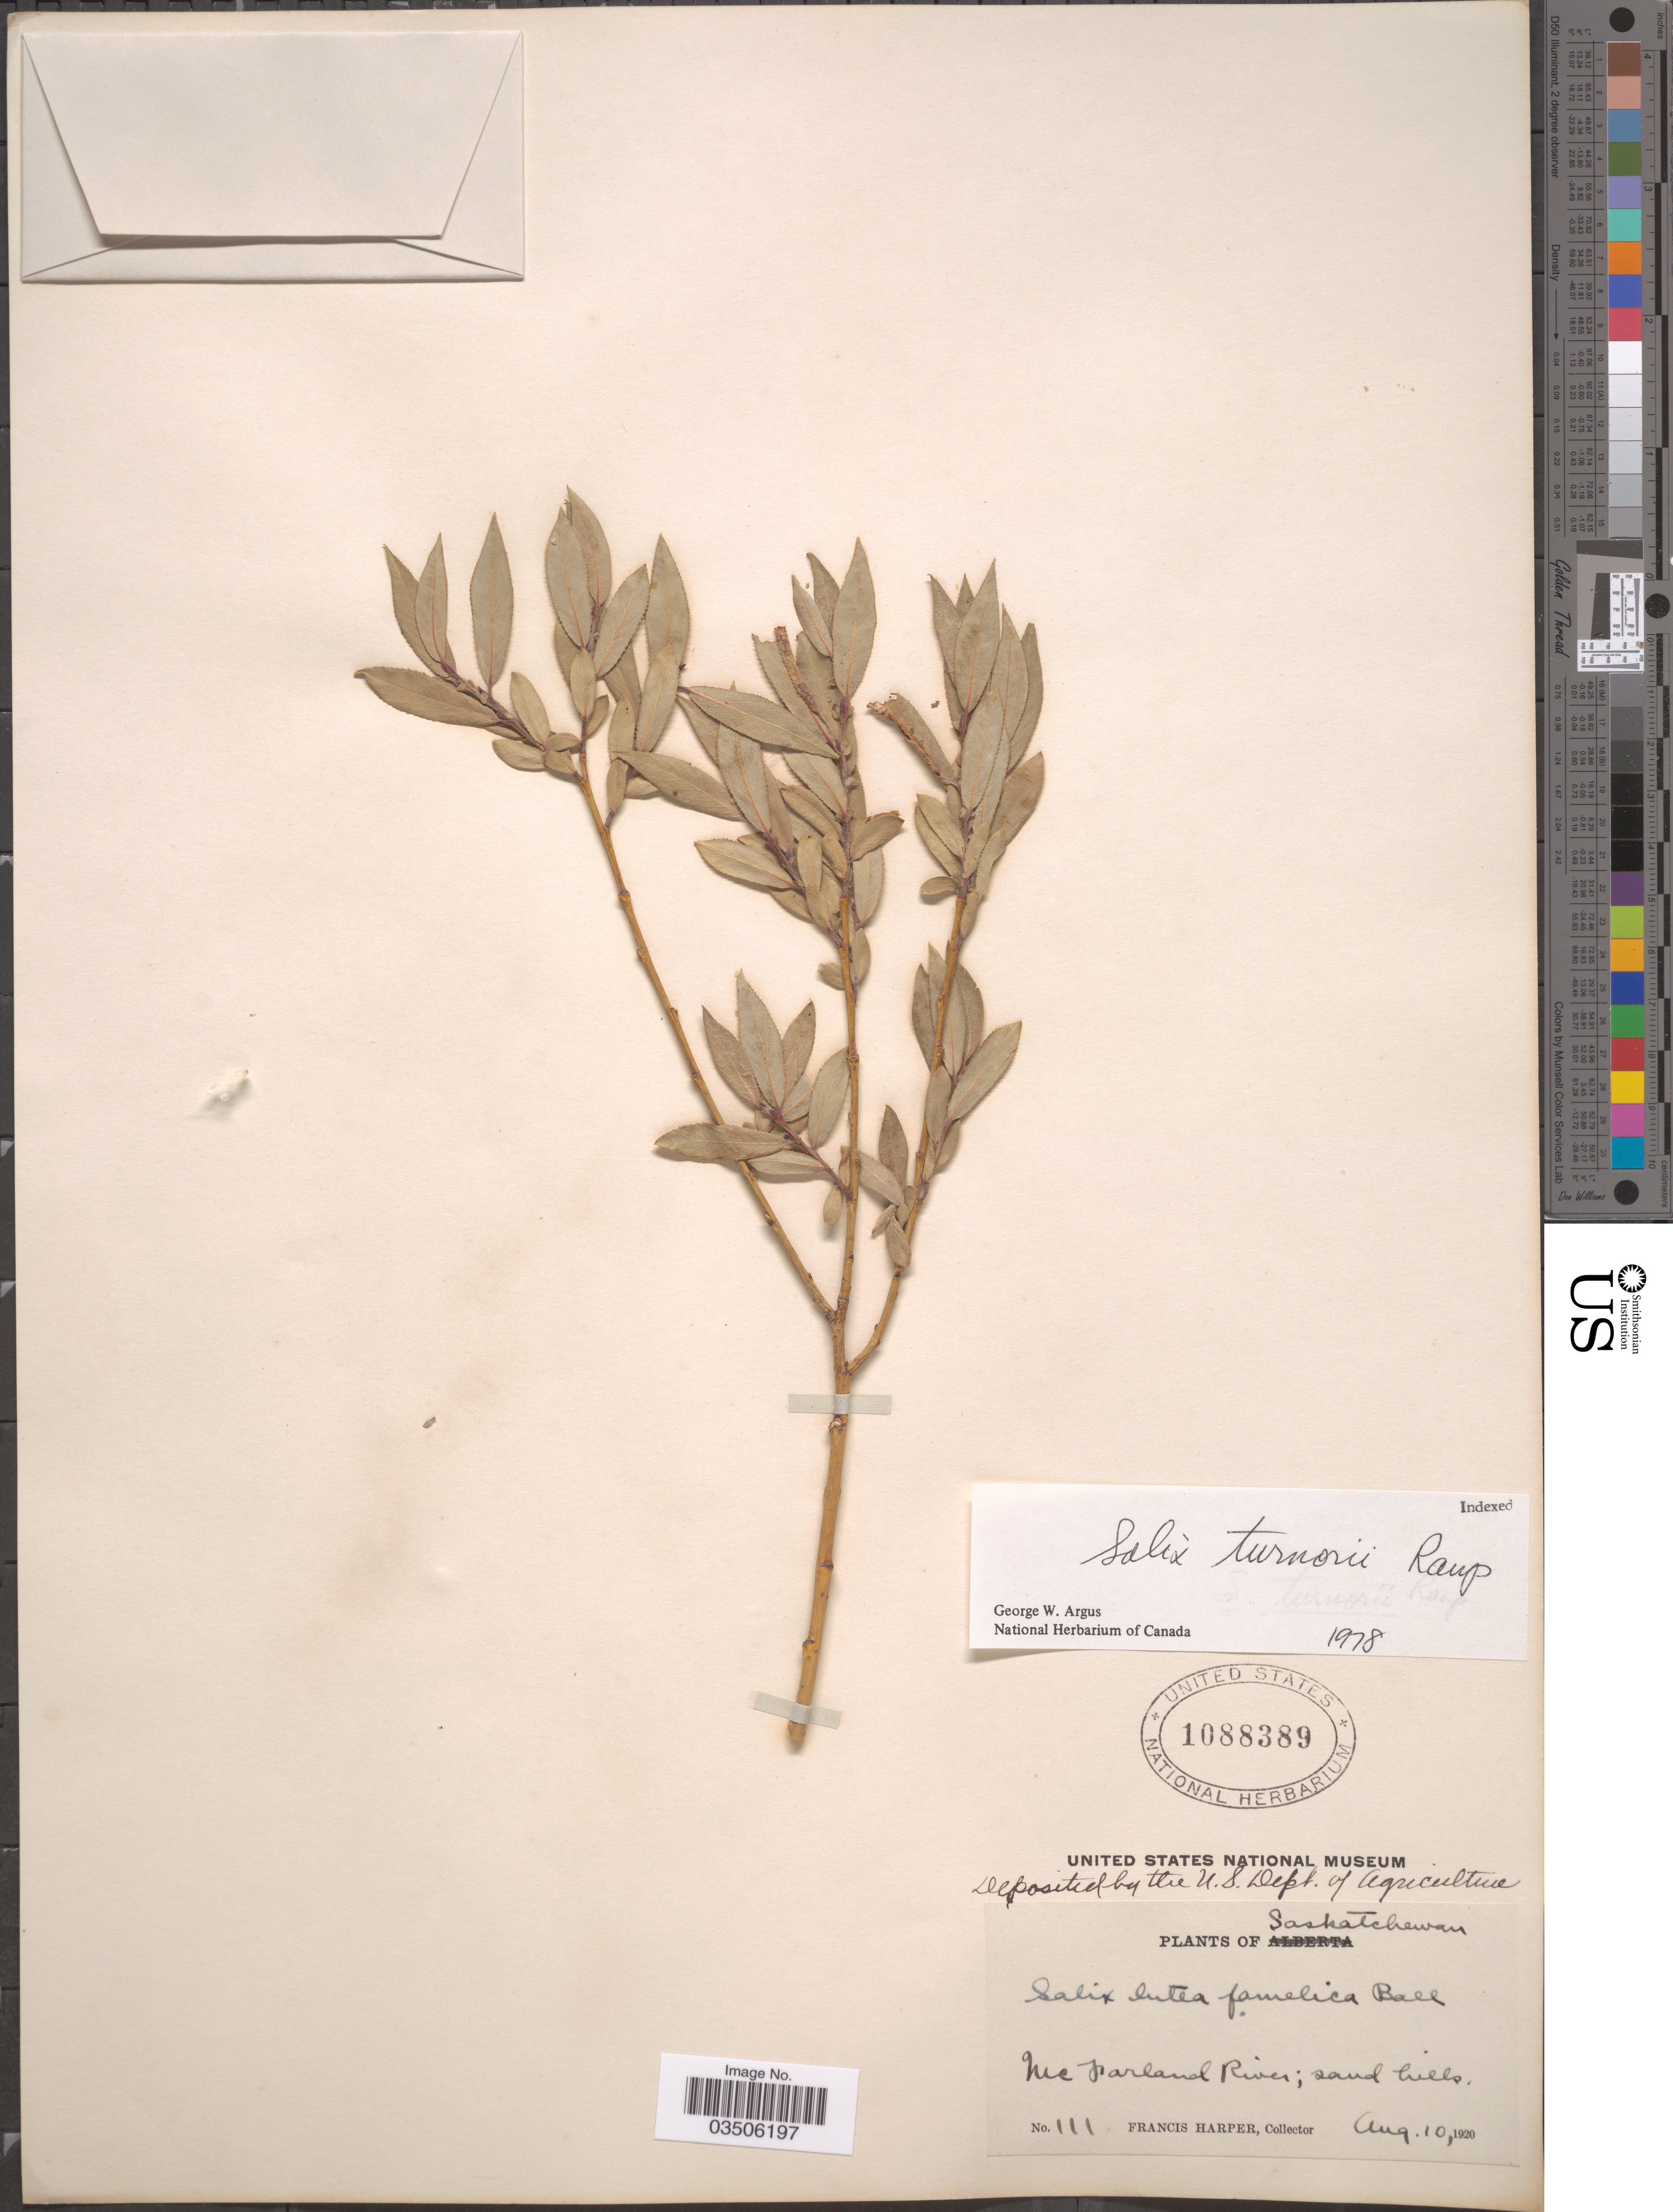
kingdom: Plantae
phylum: Tracheophyta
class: Magnoliopsida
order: Malpighiales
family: Salicaceae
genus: Salix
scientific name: Salix turnorii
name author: Raup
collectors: F. Harper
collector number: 111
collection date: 1920-08-10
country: Canada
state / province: Saskatchewan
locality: Mc Farland River.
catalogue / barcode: US 1088389